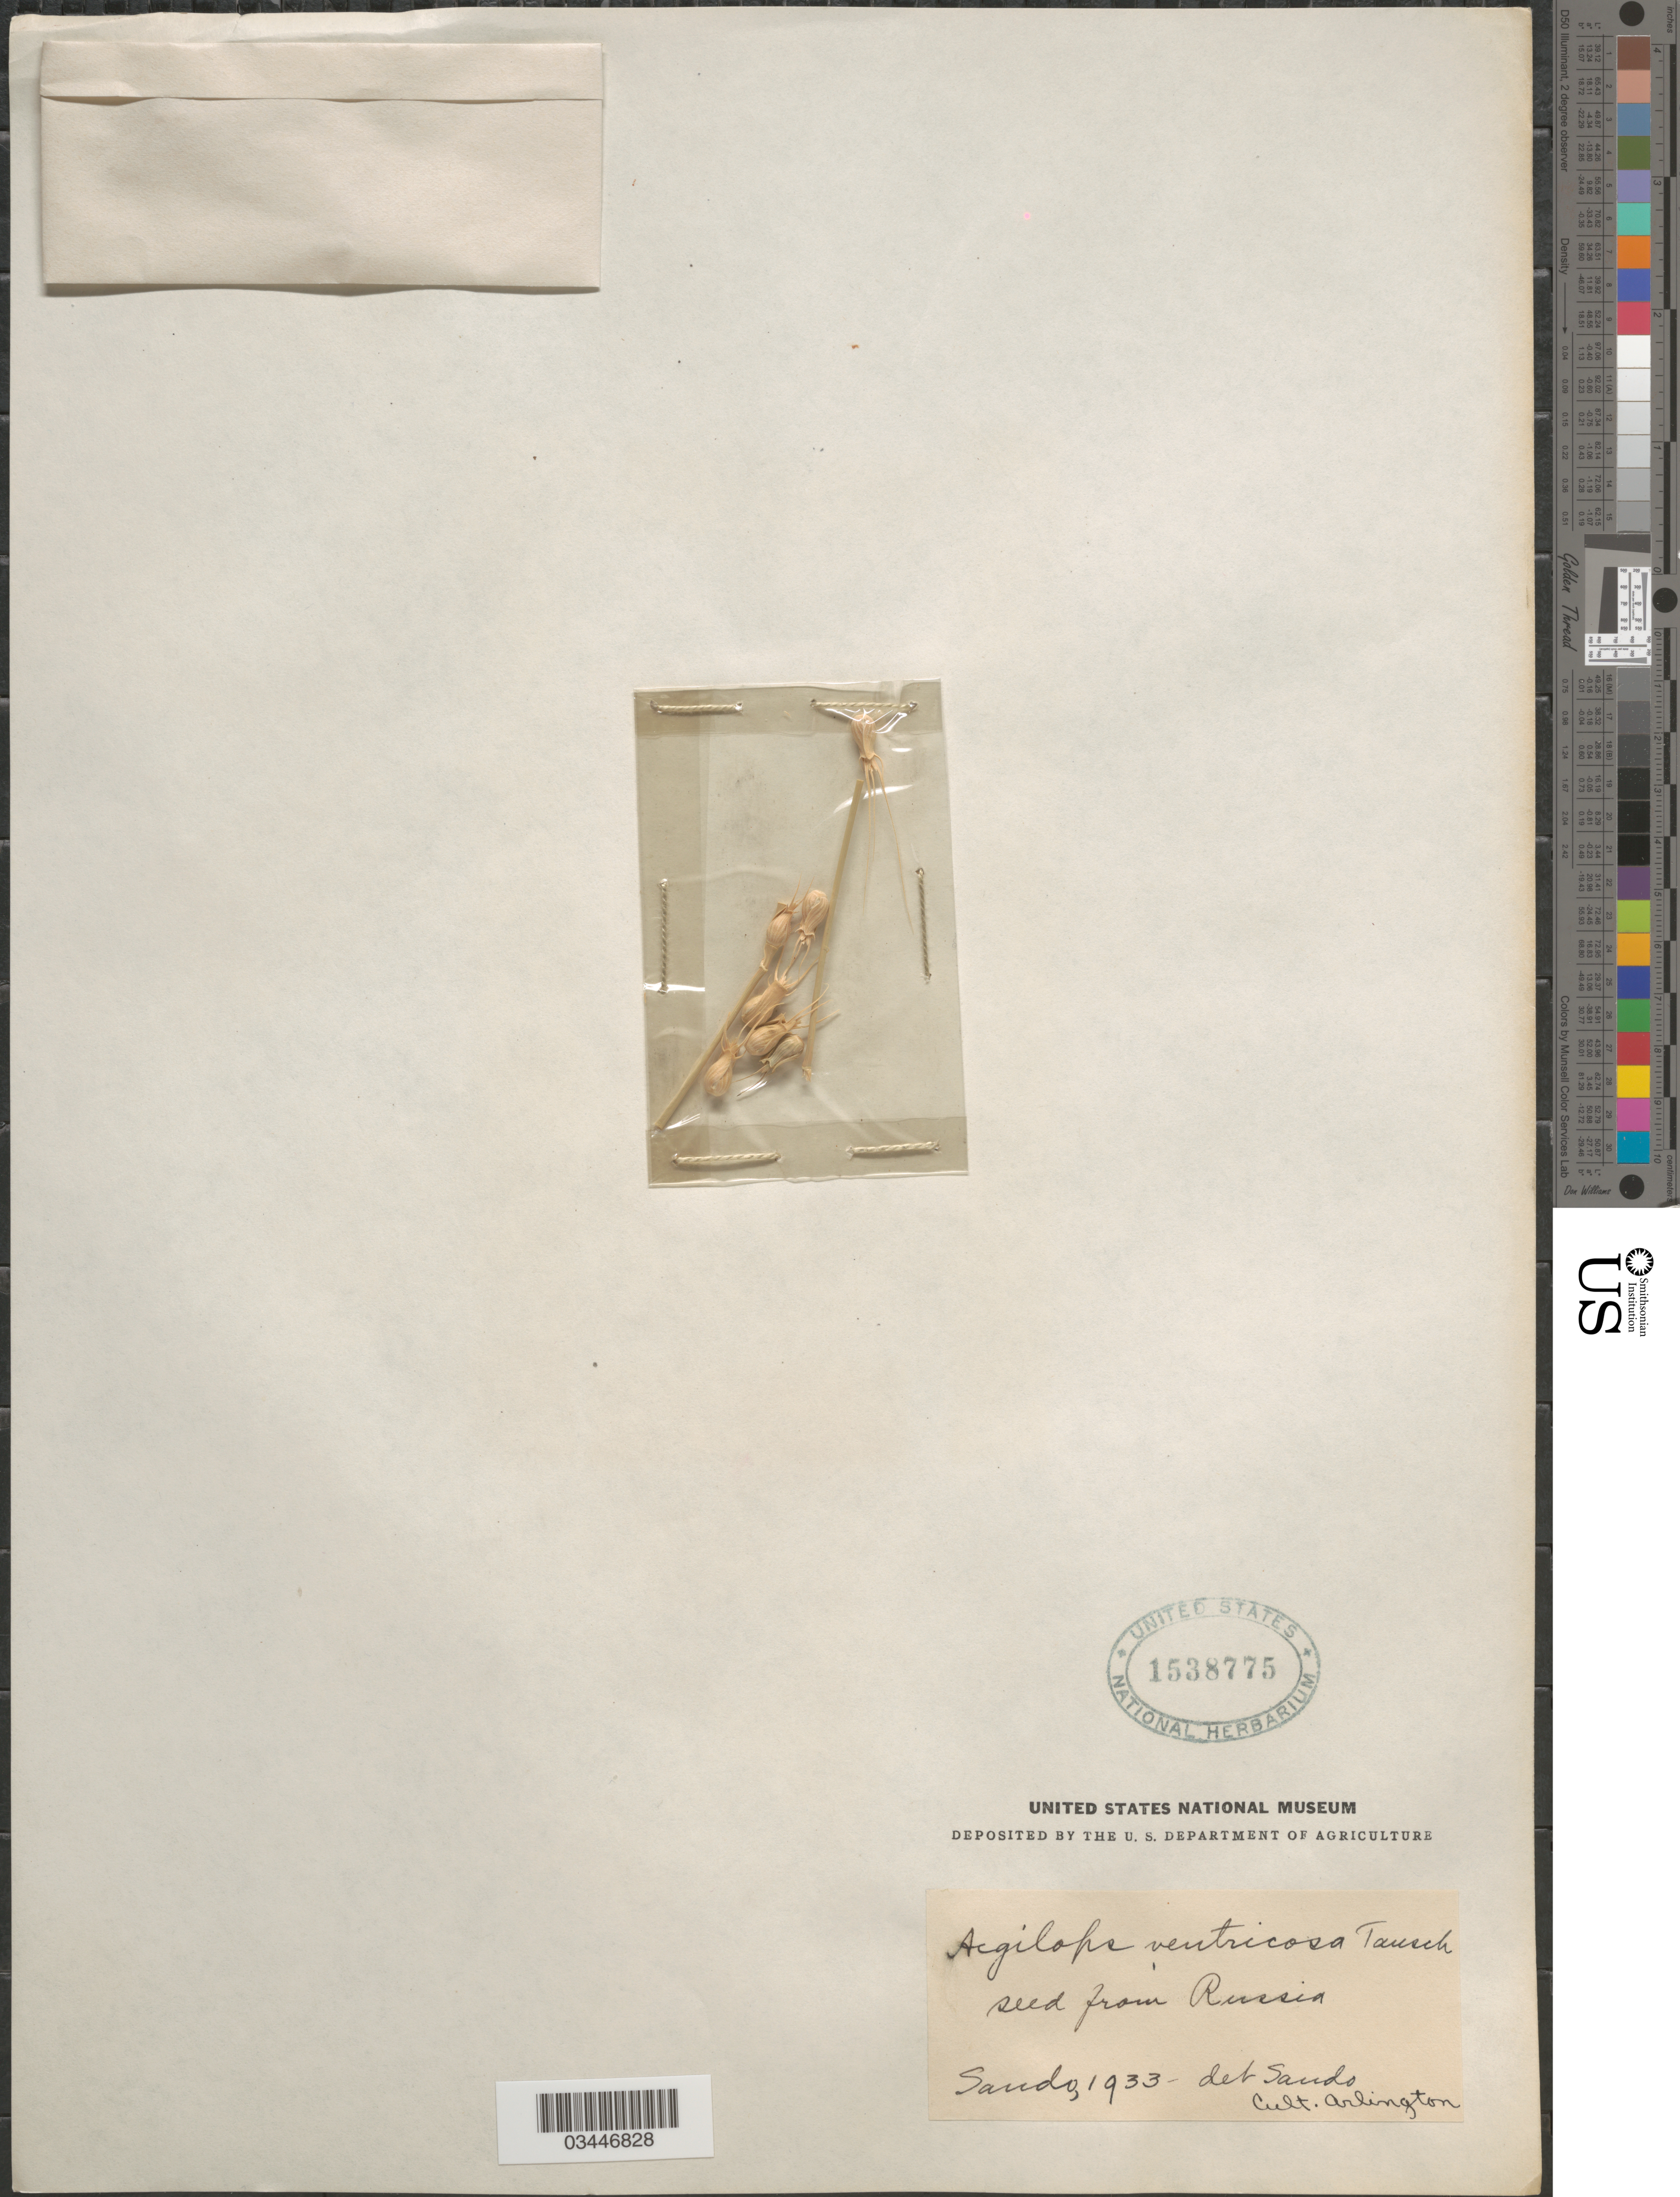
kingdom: Plantae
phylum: Tracheophyta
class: Liliopsida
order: Poales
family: Poaceae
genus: Aegilops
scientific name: Aegilops sp.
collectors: -. Sando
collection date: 1933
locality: Arlington.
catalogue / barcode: US 1538775